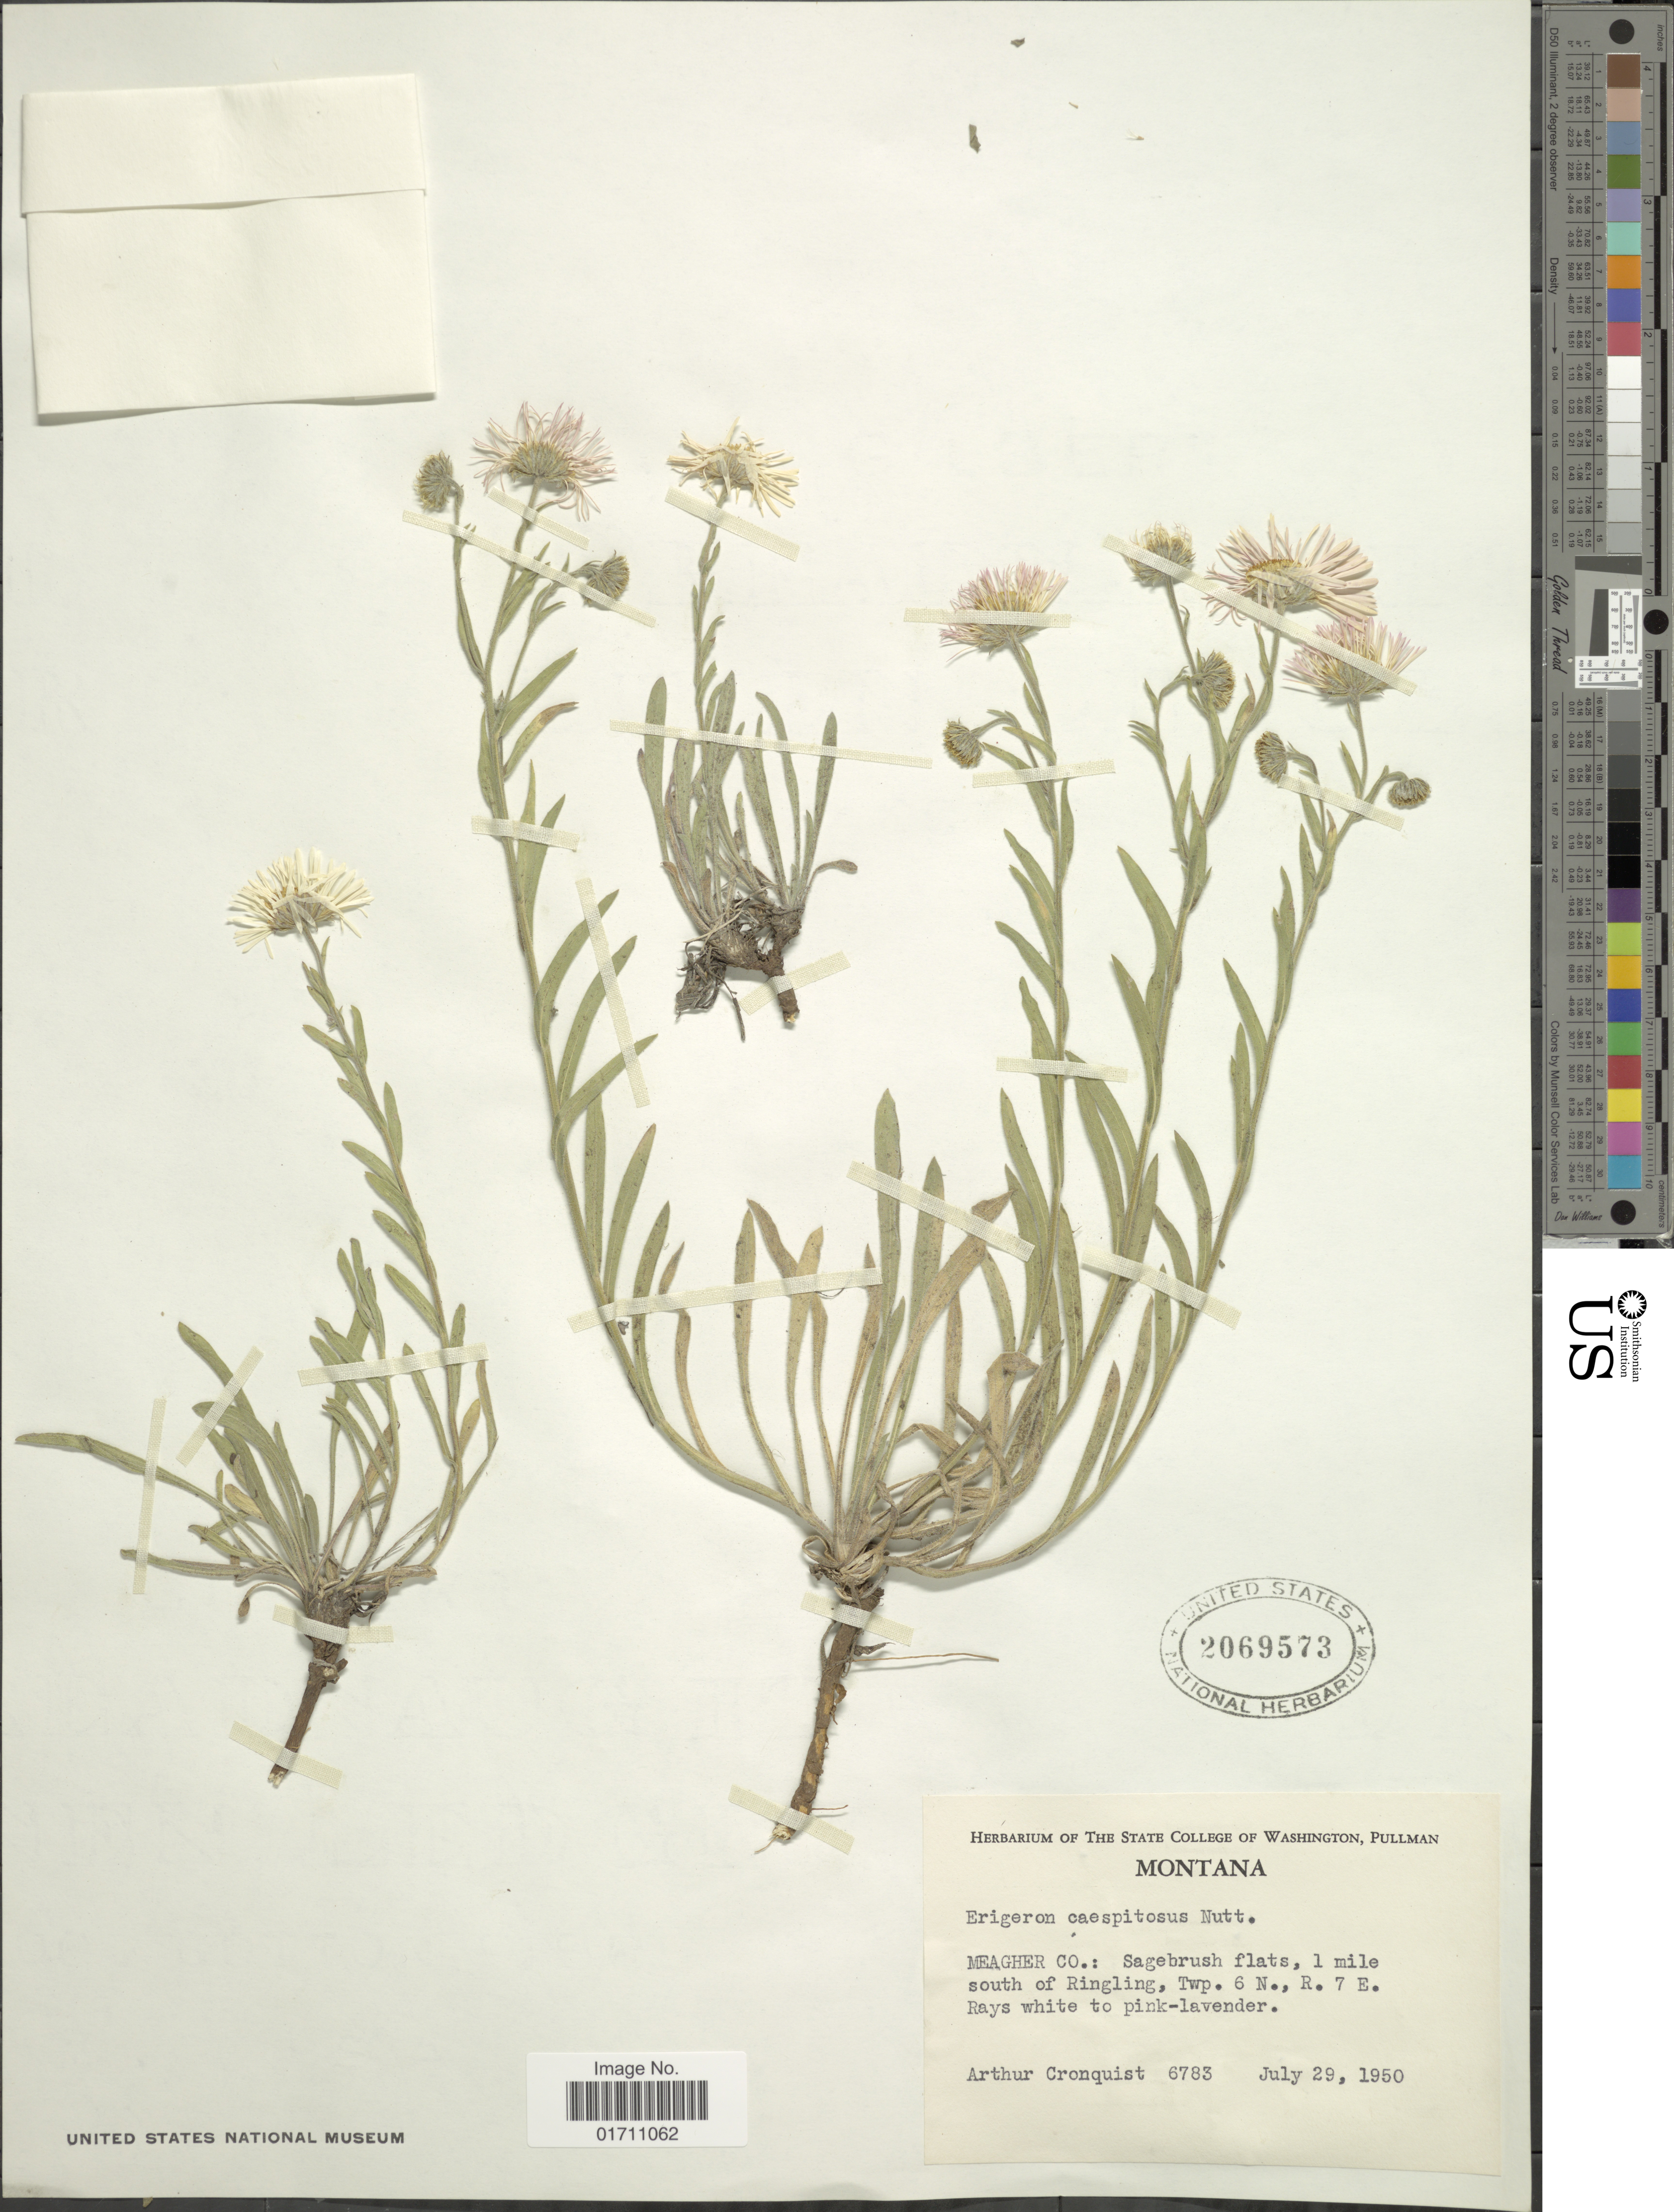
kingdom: Plantae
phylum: Tracheophyta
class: Magnoliopsida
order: Asterales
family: Asteraceae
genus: Erigeron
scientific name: Erigeron caespitosus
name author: Nutt.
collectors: A. J. Cronquist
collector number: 6783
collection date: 1950-07-29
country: United States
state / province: Montana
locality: Meagher Co: Sagebrush flats, 1 mile south of Ringling, Twp. 6 N., R. 7 E.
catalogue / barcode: US 2069573